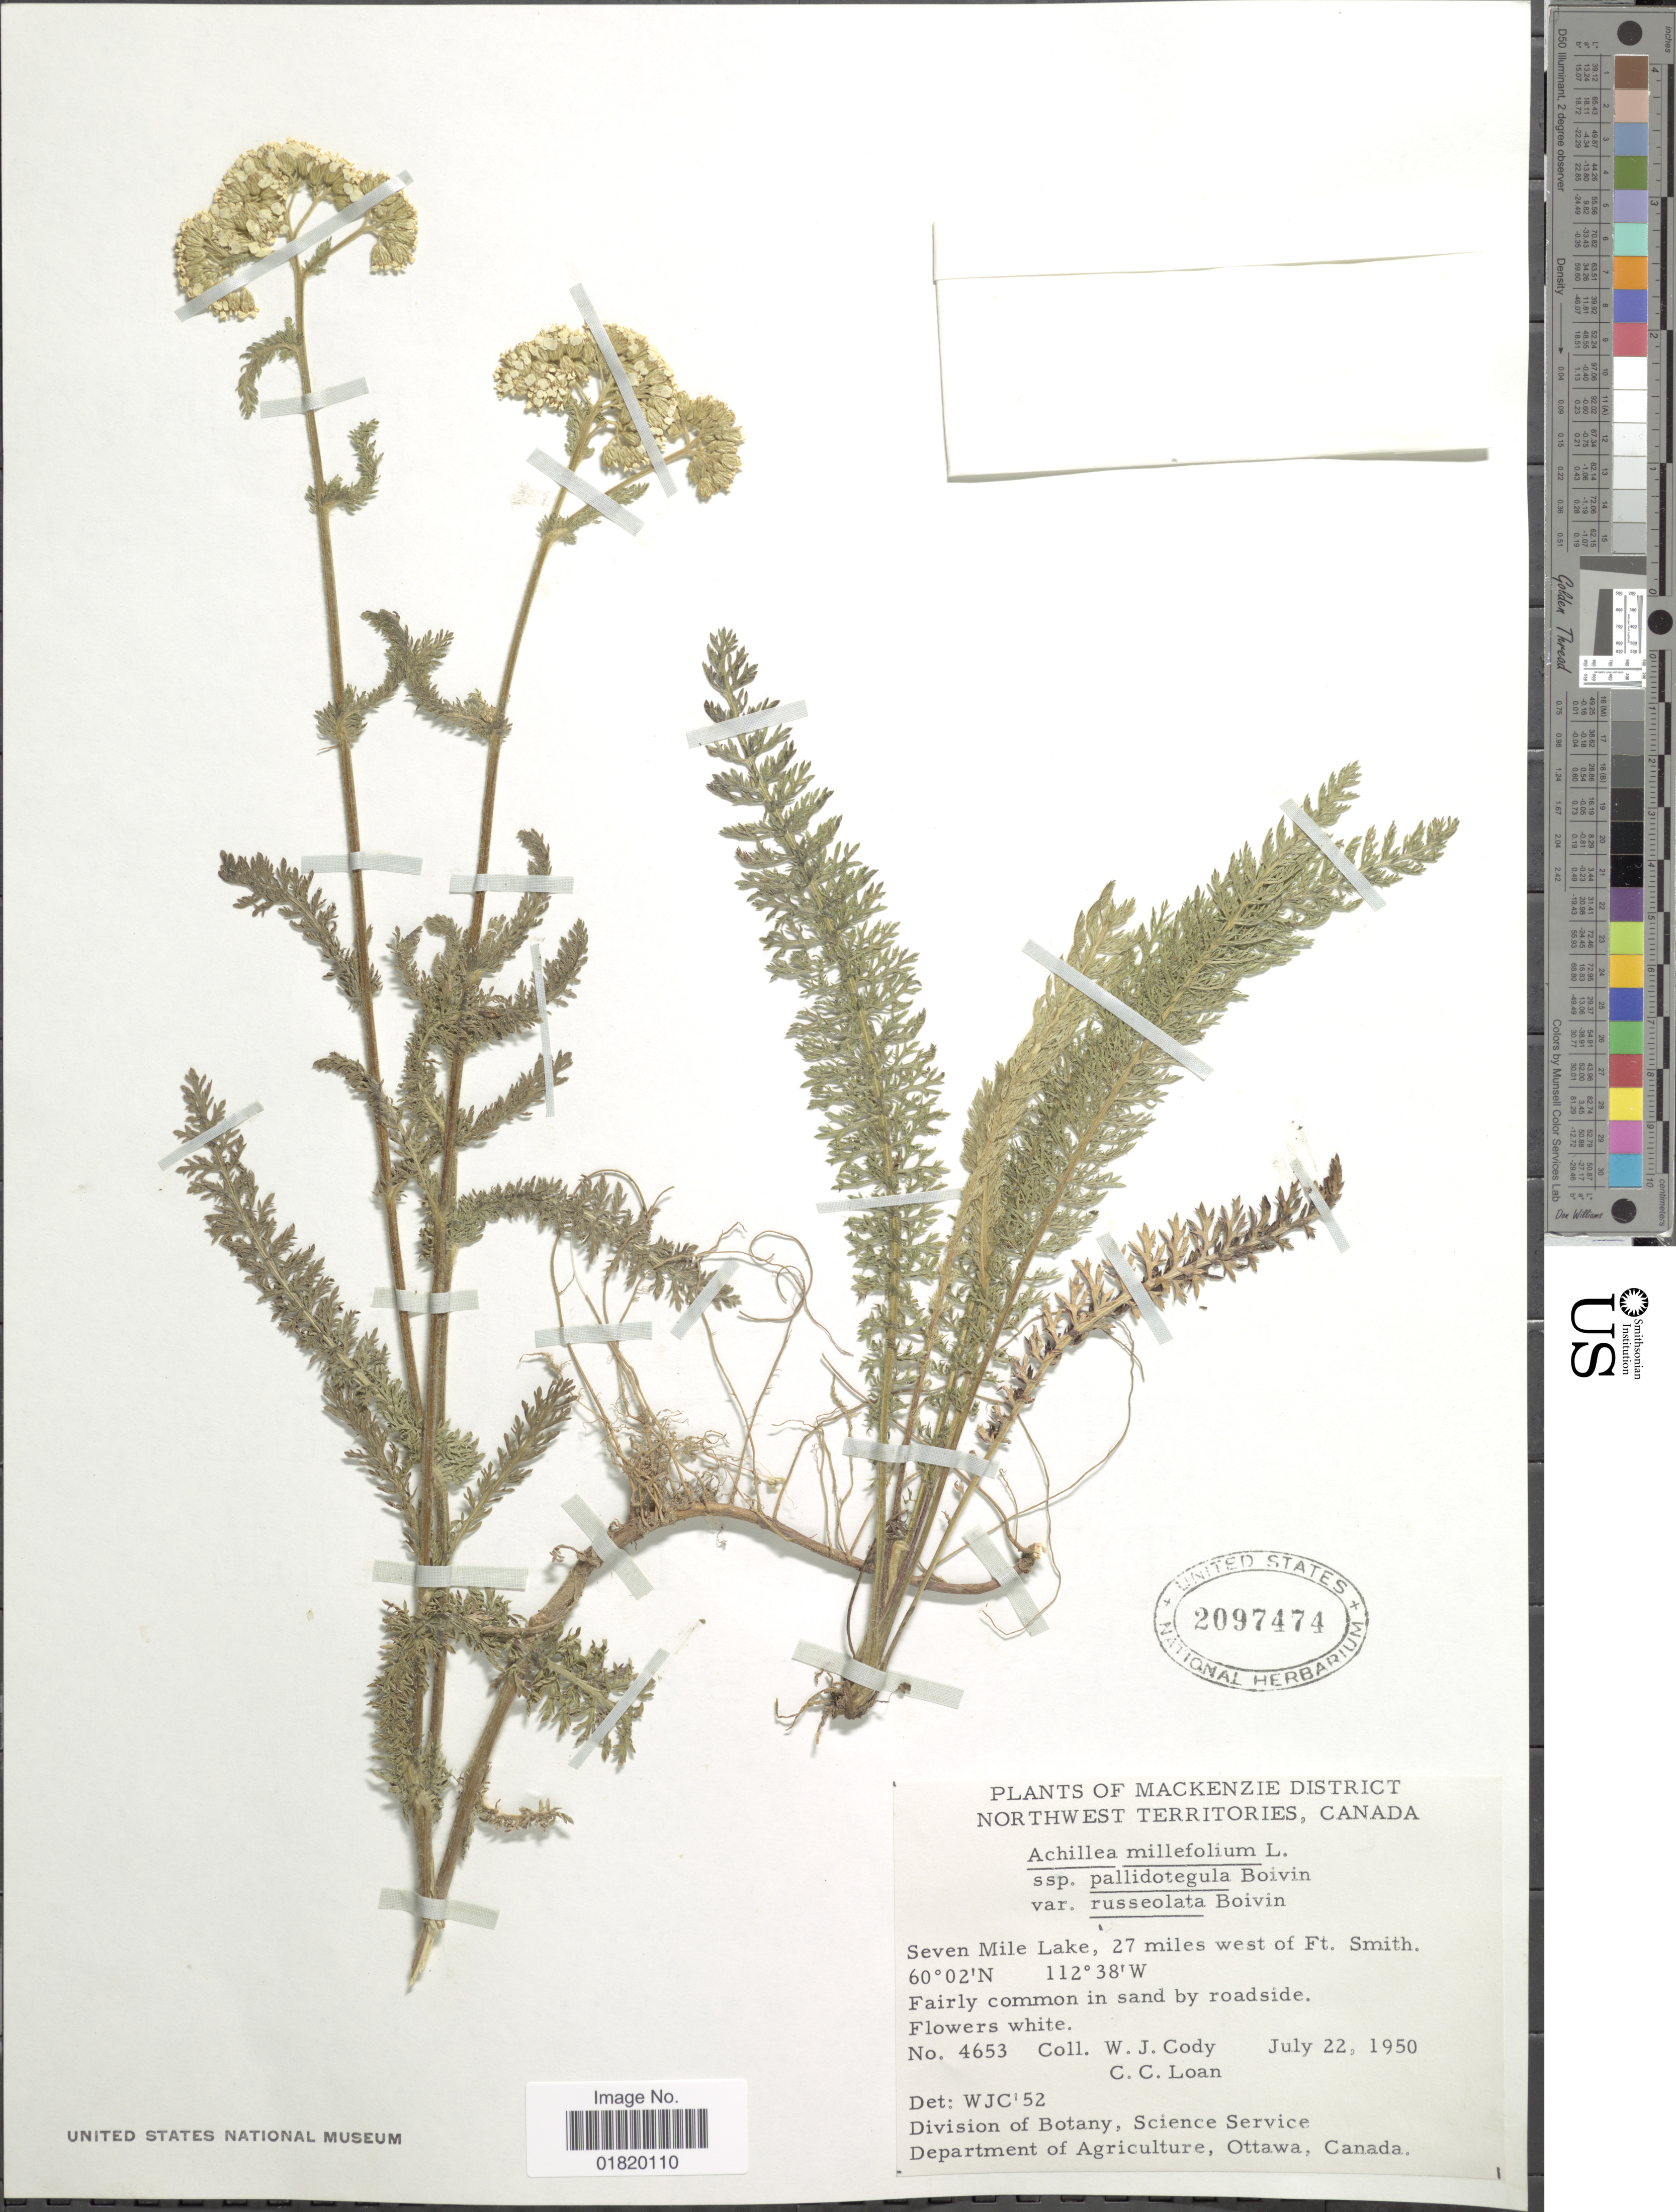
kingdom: Plantae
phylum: Tracheophyta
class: Magnoliopsida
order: Asterales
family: Asteraceae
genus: Achillea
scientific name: Achillea millefolium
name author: L.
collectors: W. Cody & C. Loan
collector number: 4653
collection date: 1950-07-22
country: Canada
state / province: Northwest Territories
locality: Mackenzie District. Seven Mile Lake, 27 miles west of Ft. Smith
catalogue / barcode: US 2097474